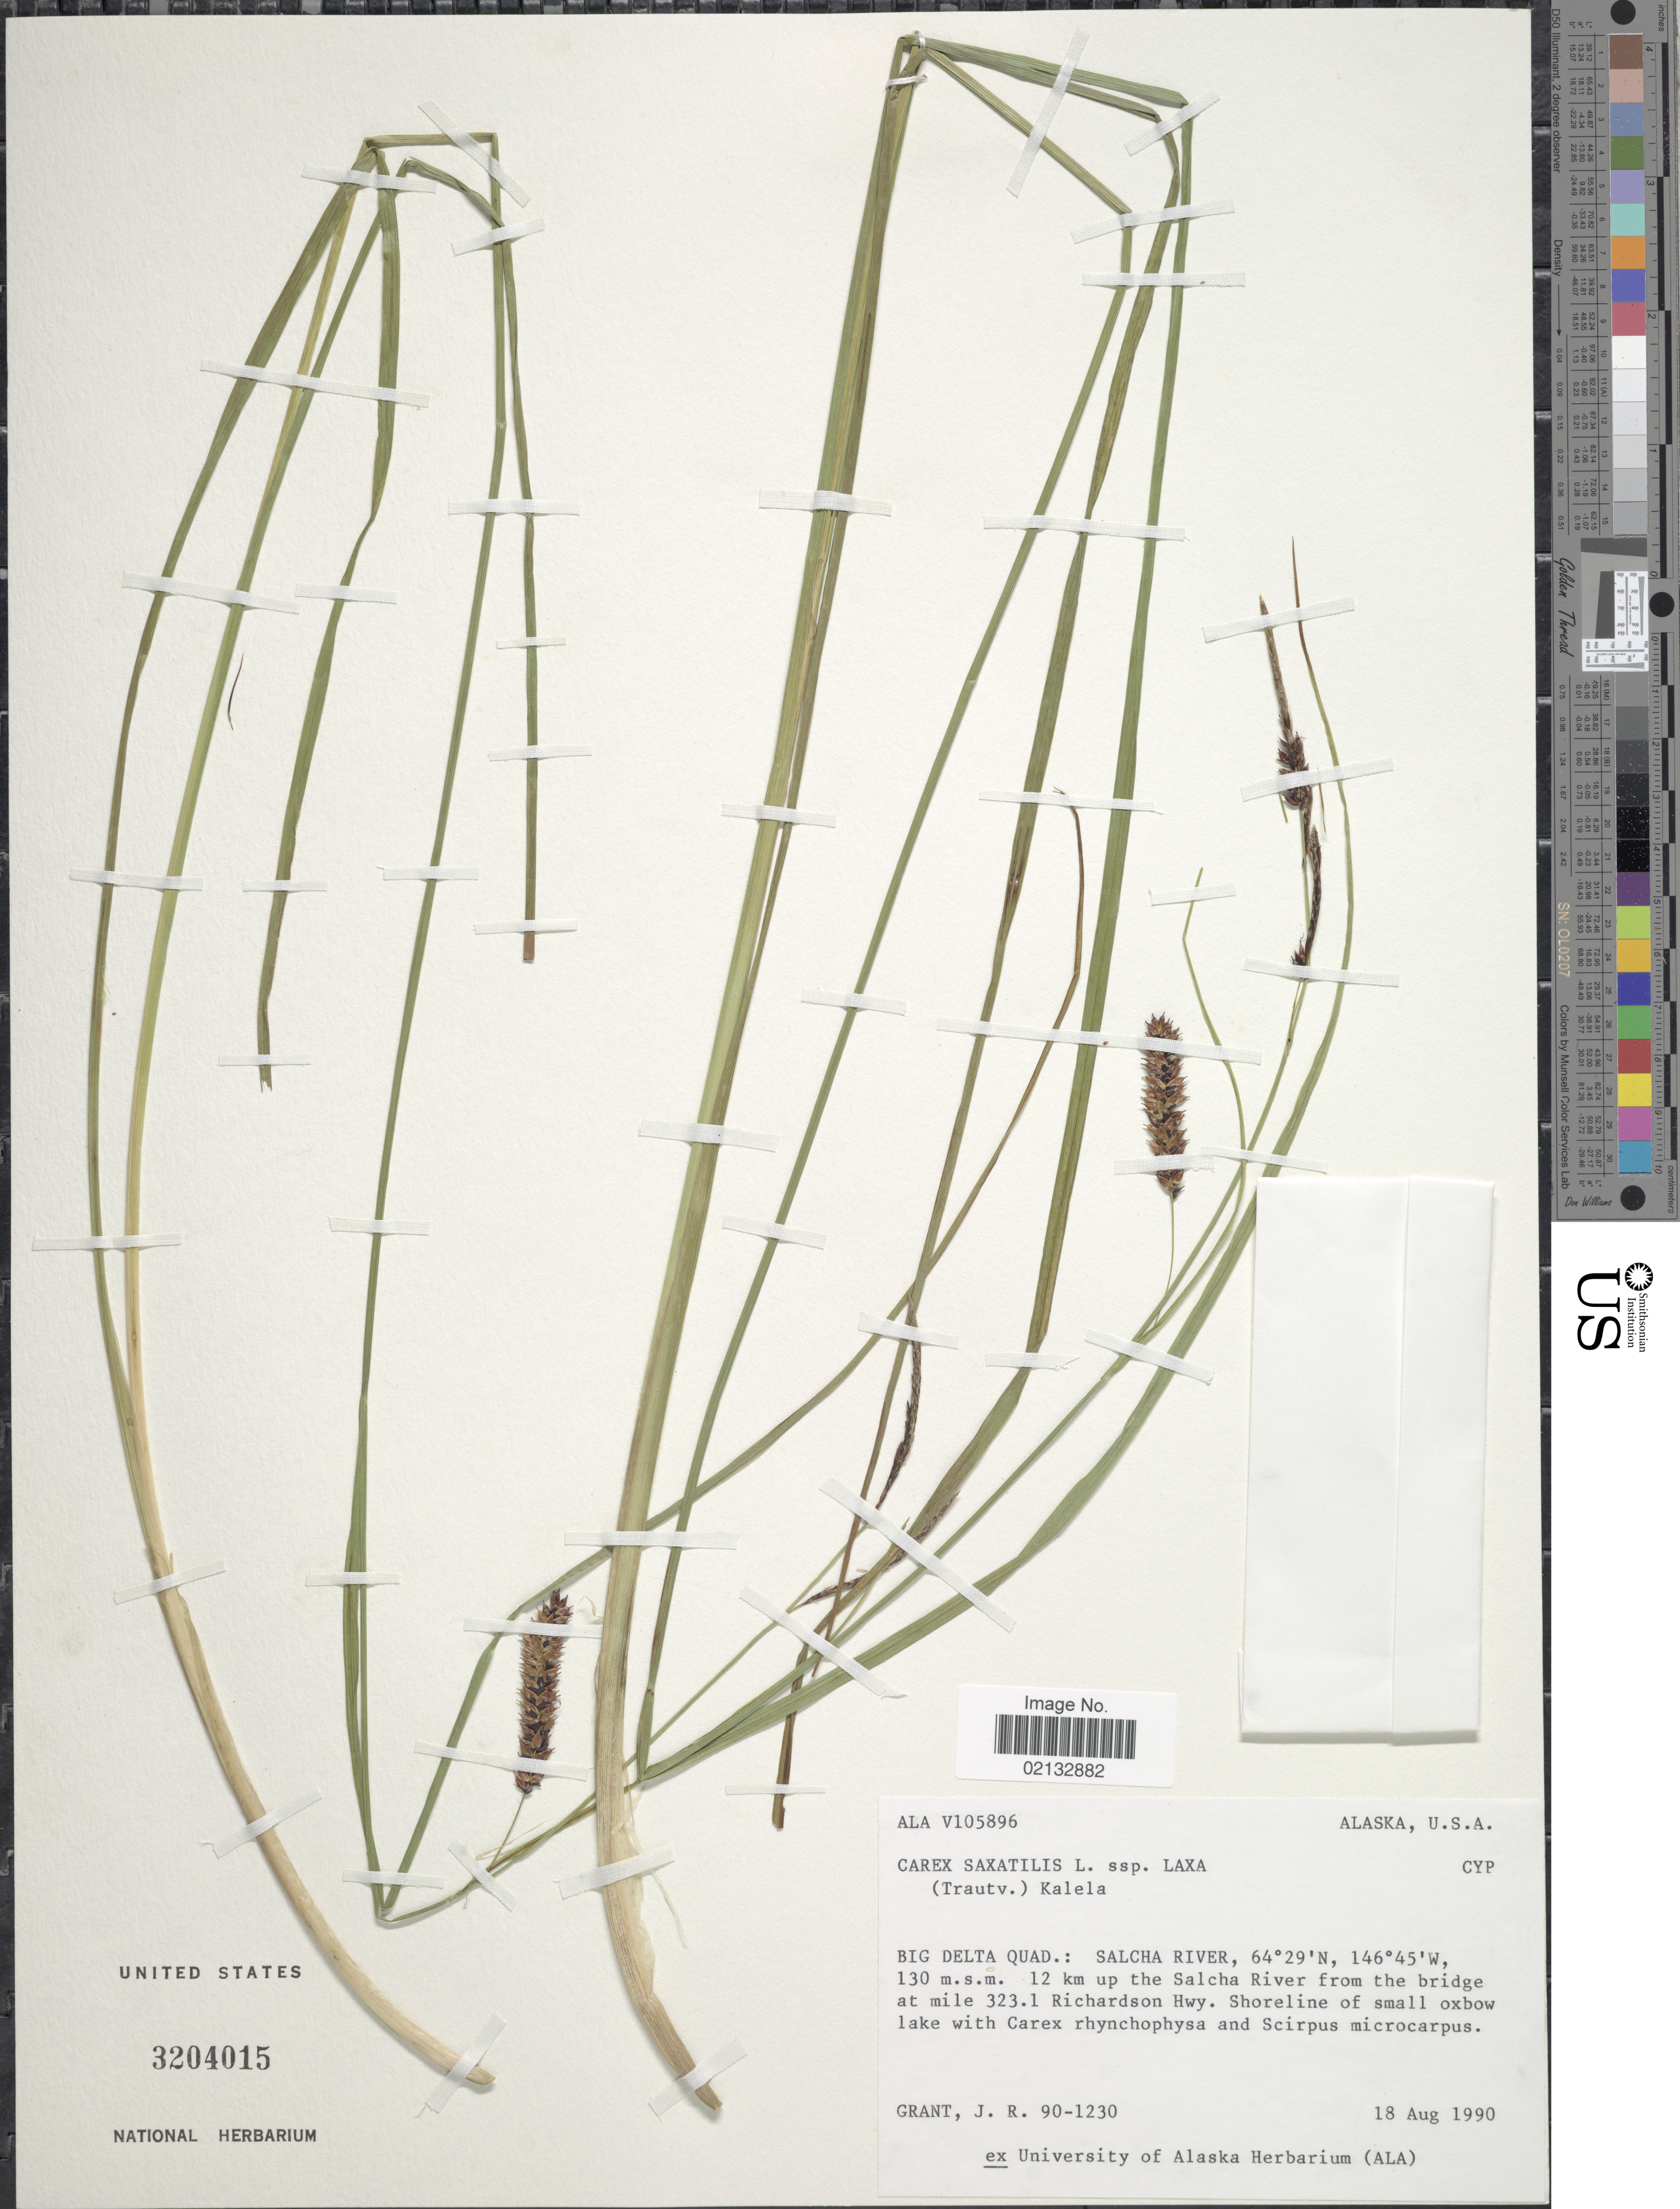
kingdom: Plantae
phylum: Tracheophyta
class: Liliopsida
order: Poales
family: Cyperaceae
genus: Carex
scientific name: Carex saxatilis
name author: L.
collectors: J. Grant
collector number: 90-1230/ALAV105896?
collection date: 1990-08-18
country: United States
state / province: Alaska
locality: U.S.A. Big Delta Quad.: Salcha River. 12 km up the Salcha River from bridge at mile 323.1. Richardson Hwy.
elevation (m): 130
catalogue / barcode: US 3204015